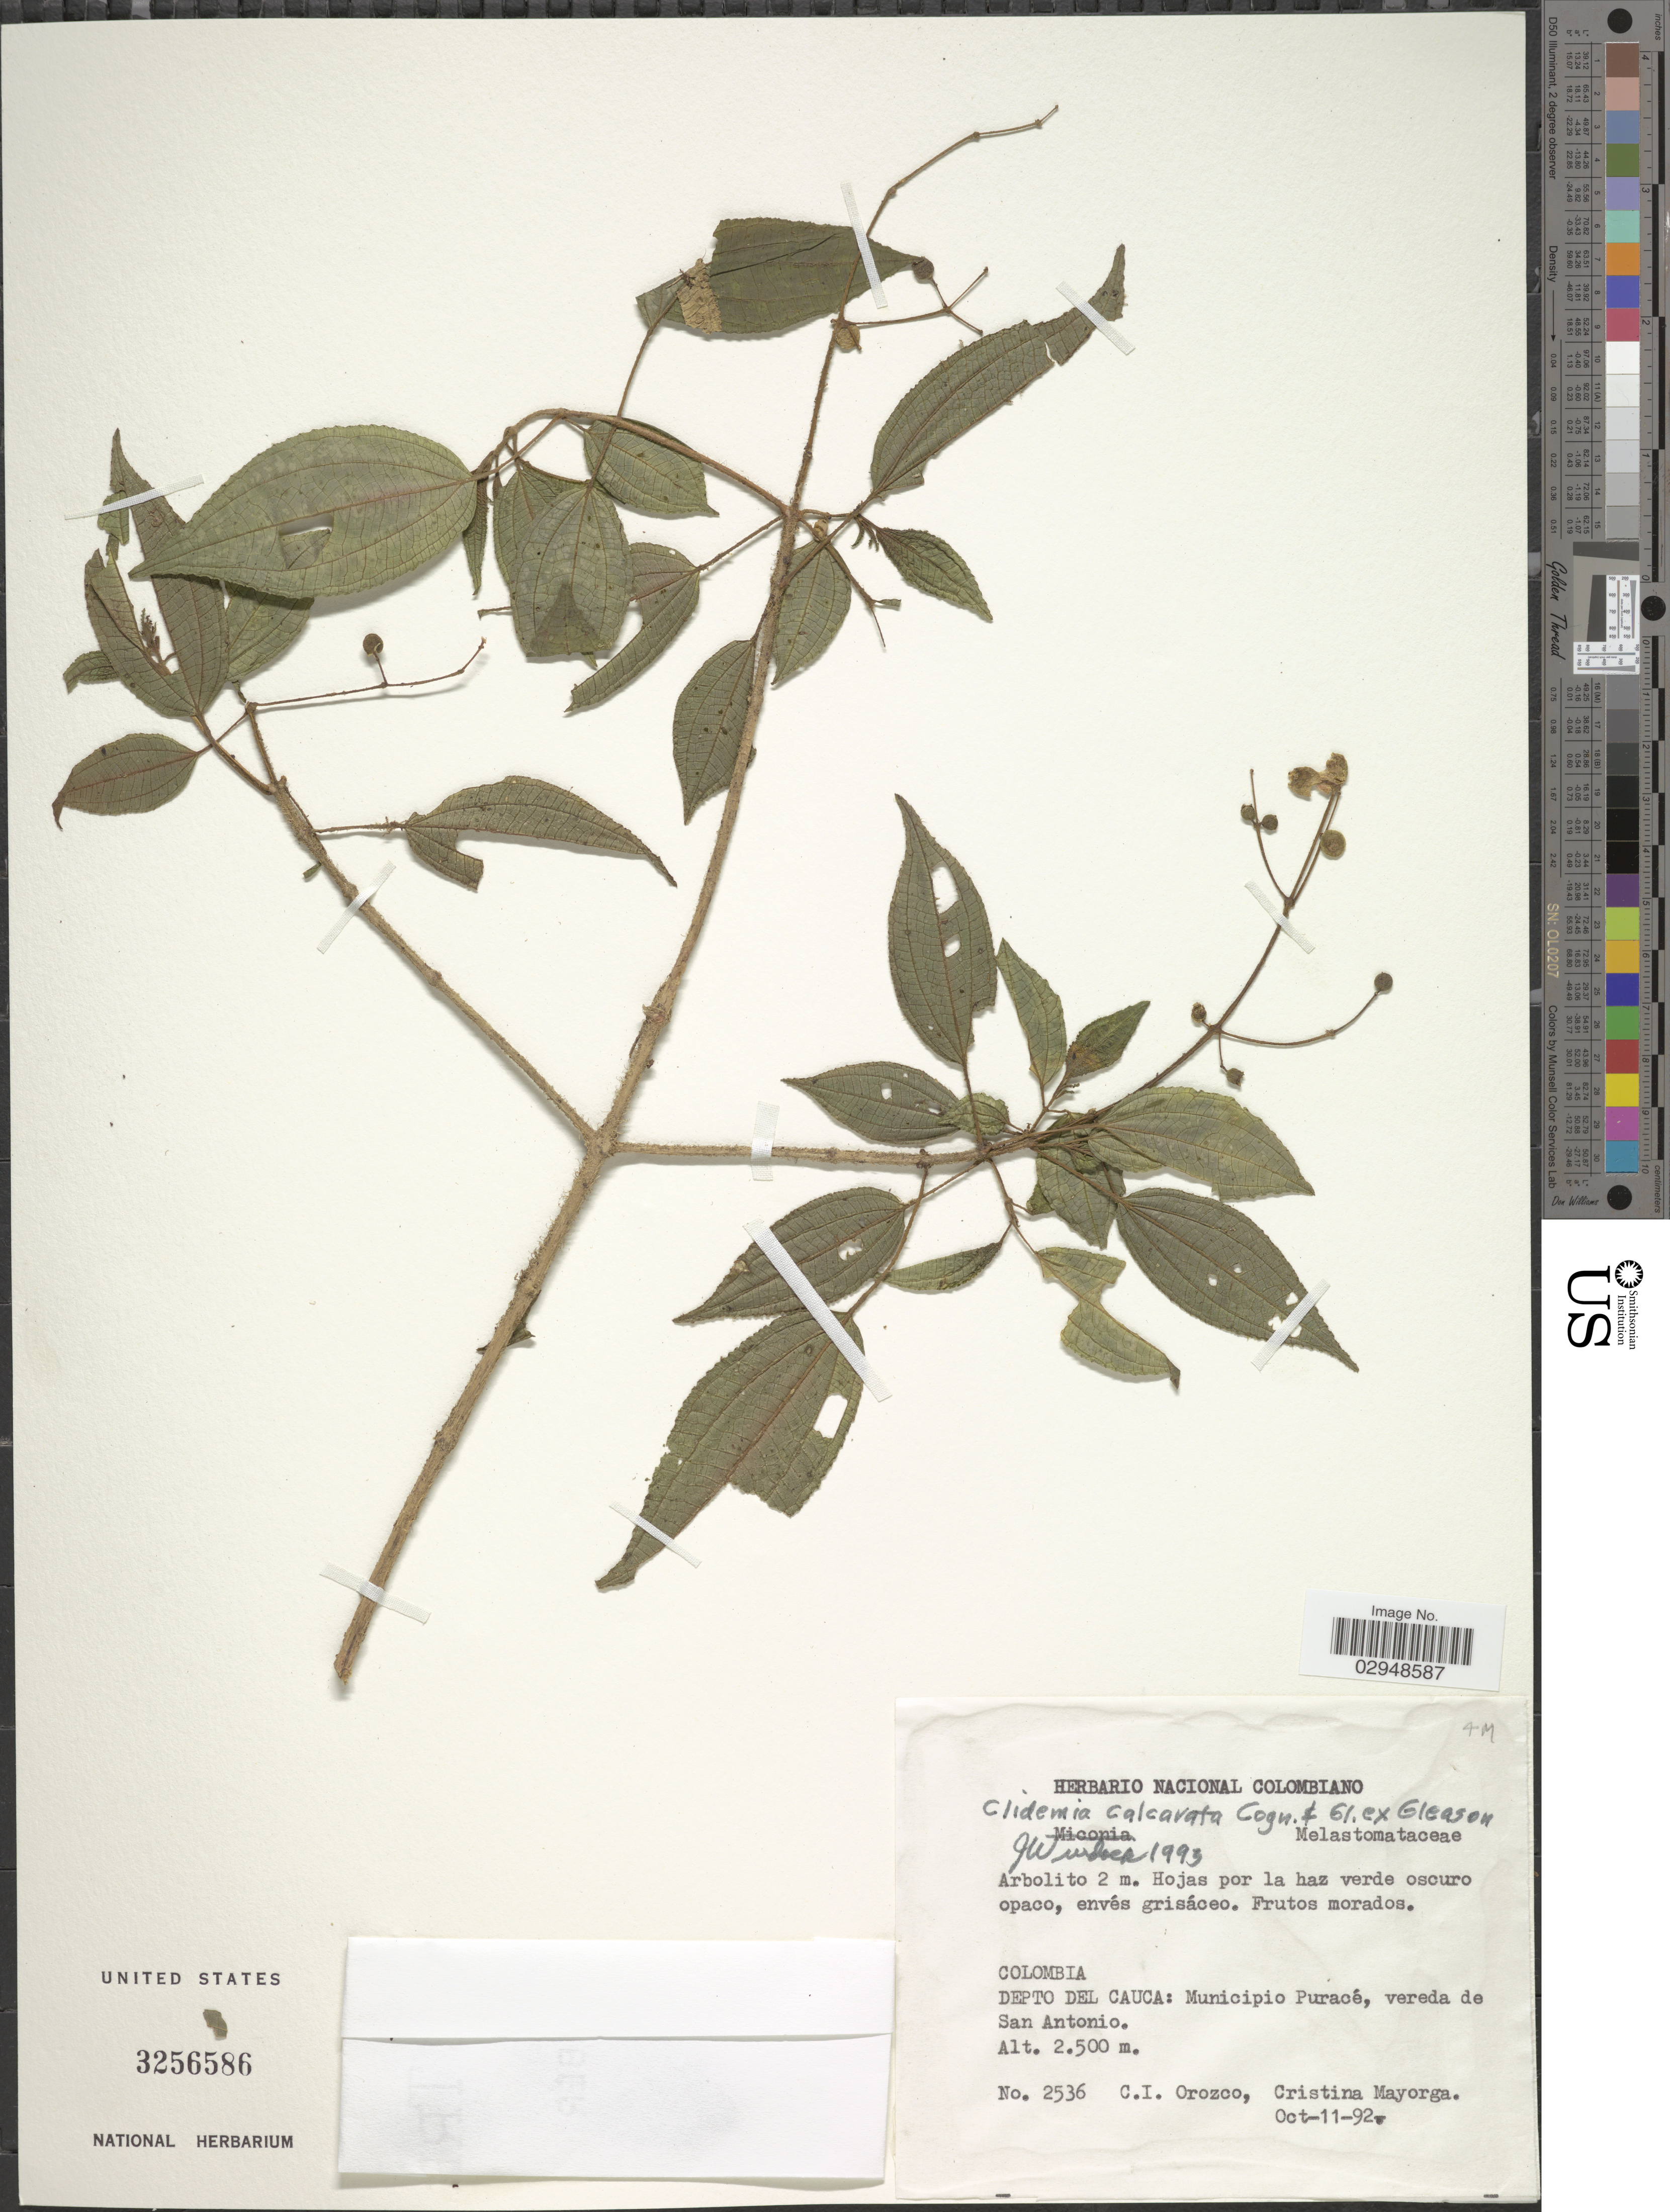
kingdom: Plantae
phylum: Tracheophyta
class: Magnoliopsida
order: Myrtales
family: Melastomataceae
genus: Clidemia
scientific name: Clidemia calcarata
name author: Cogn. & Gleason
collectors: C. I. Orozco & C. Mayorga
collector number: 2536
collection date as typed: Transcribed d/m/y: 11/10/92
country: Colombia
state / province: Cauca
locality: Depto del Cauca: Municipio Puracé, vereda de San Antonio.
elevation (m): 2500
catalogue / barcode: US 3256586